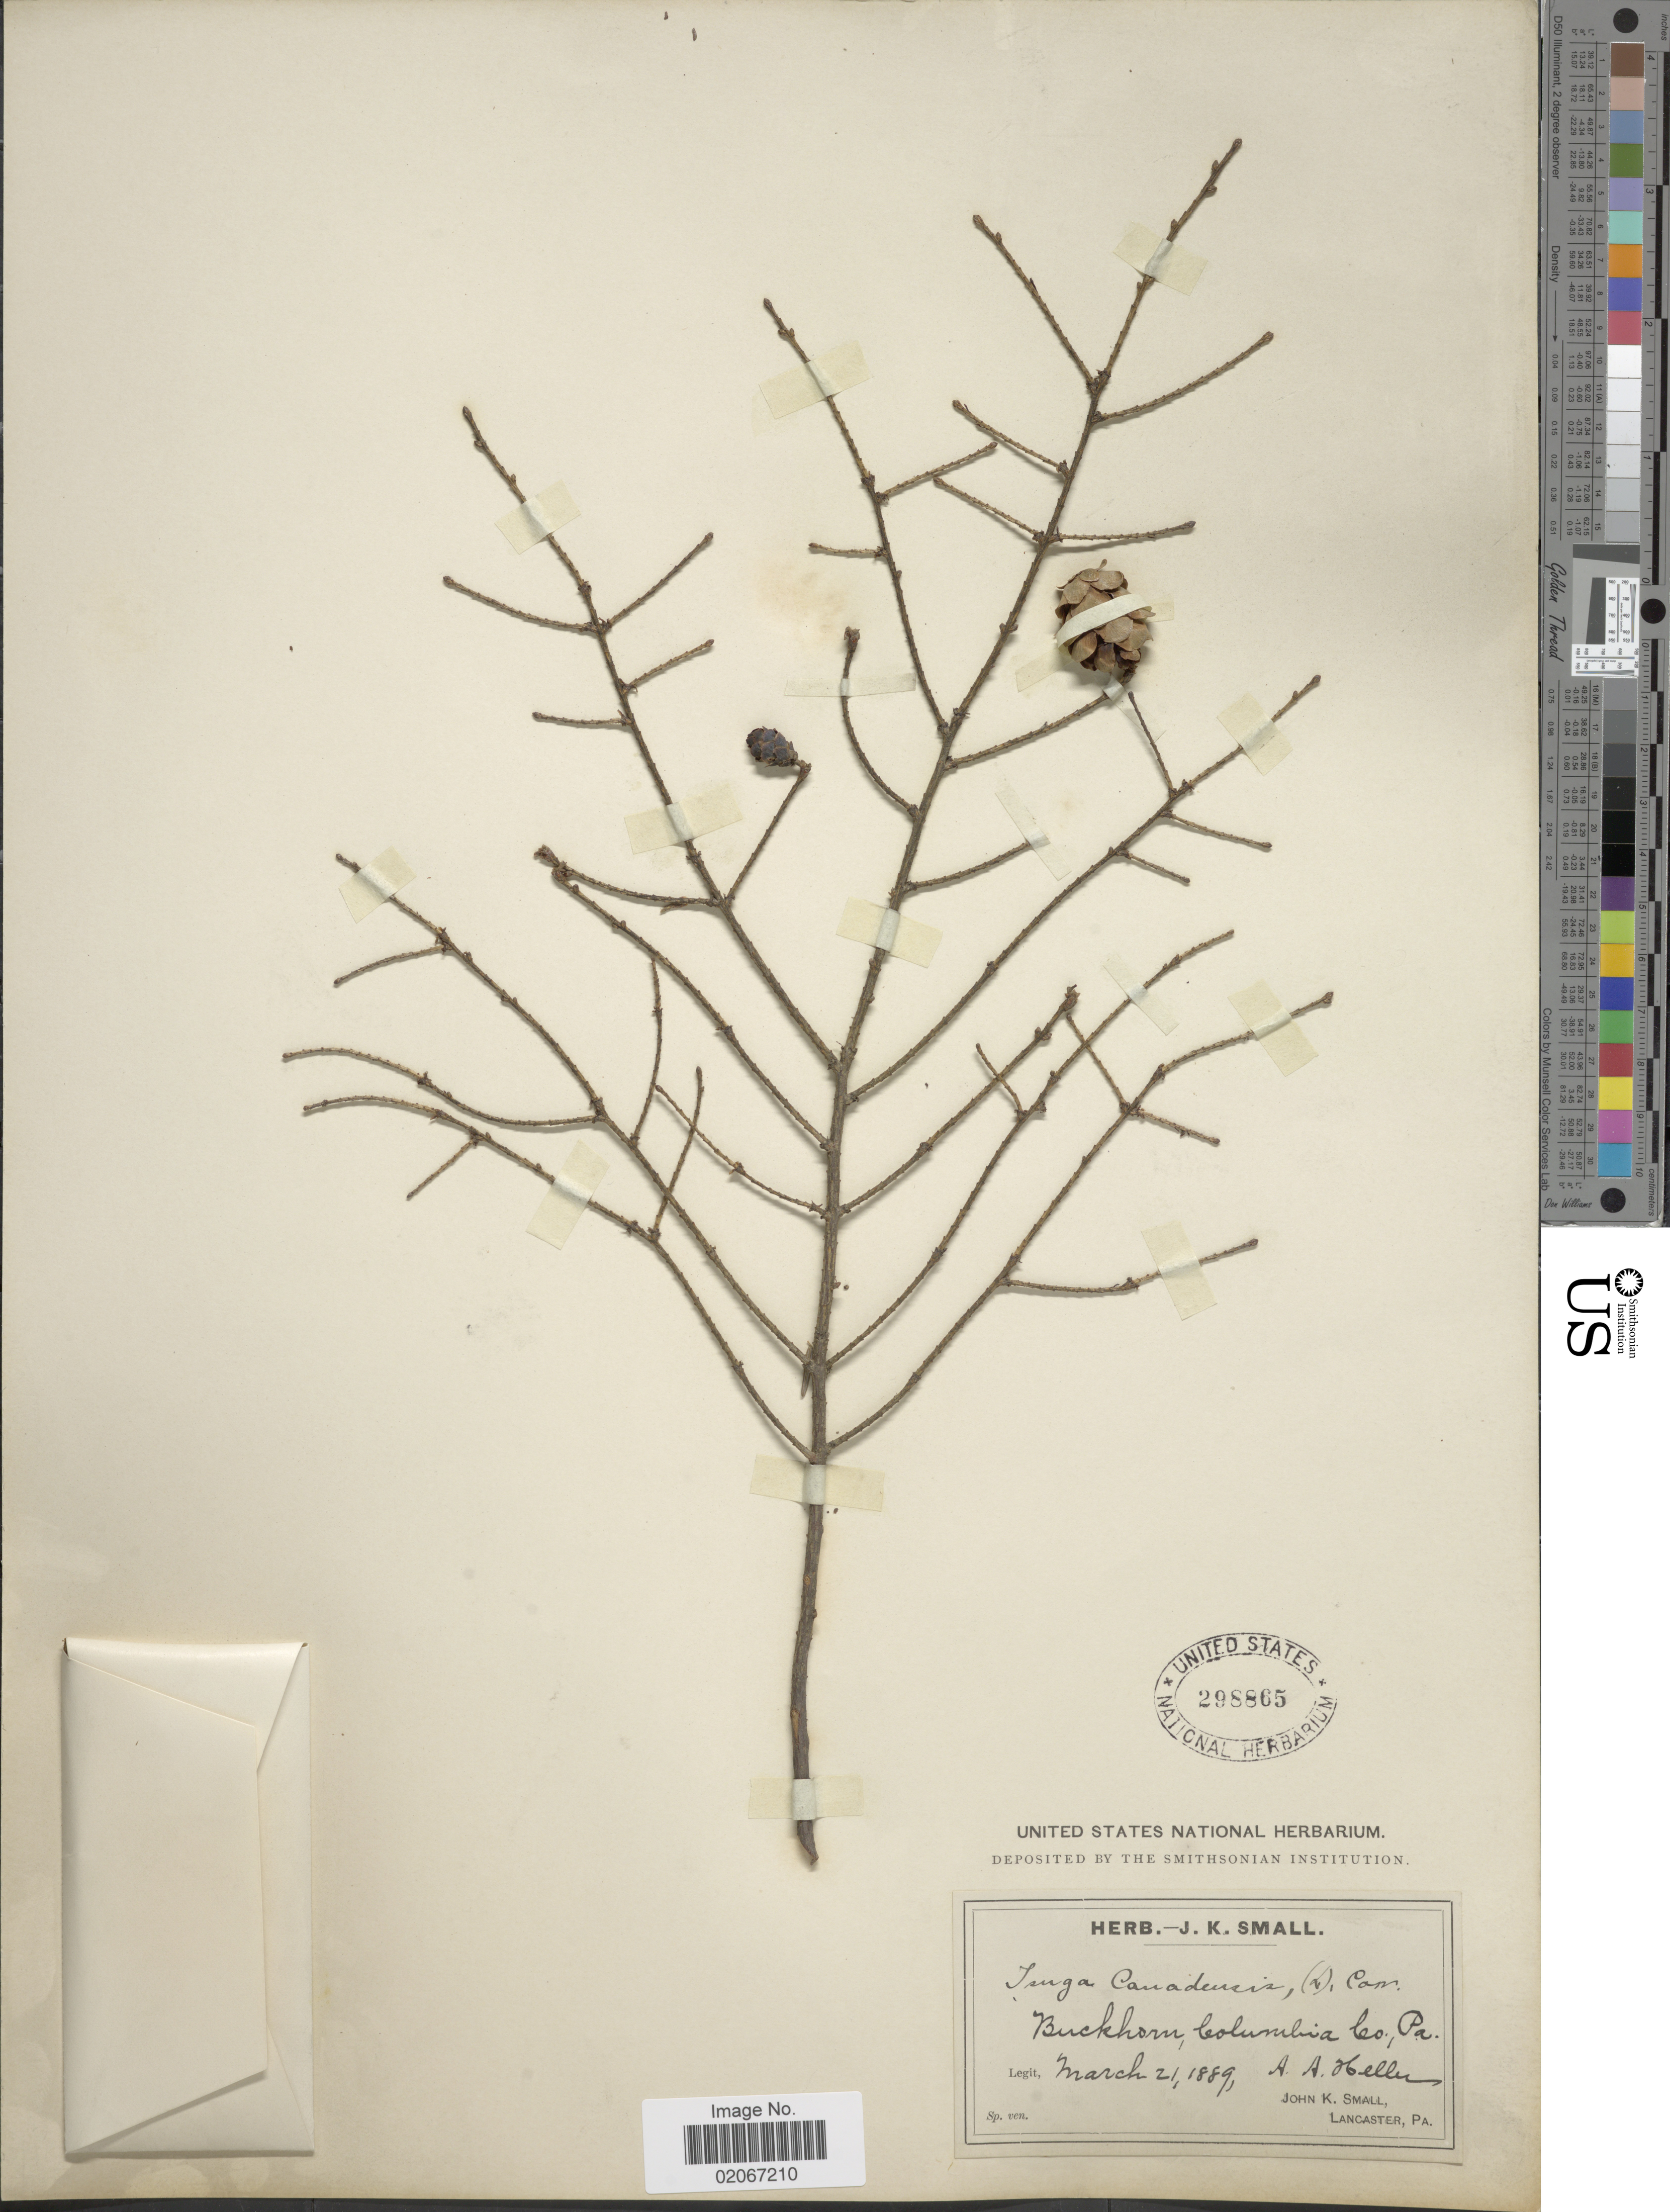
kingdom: Plantae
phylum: Tracheophyta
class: Pinopsida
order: Pinales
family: Pinaceae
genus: Tsuga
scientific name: Tsuga canadensis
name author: (L.) Carrière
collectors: A. A. Heller & J. K. Small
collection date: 1889-03-21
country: United States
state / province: Pennsylvania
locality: Buckhorn, Columbia Co.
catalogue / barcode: US 298865